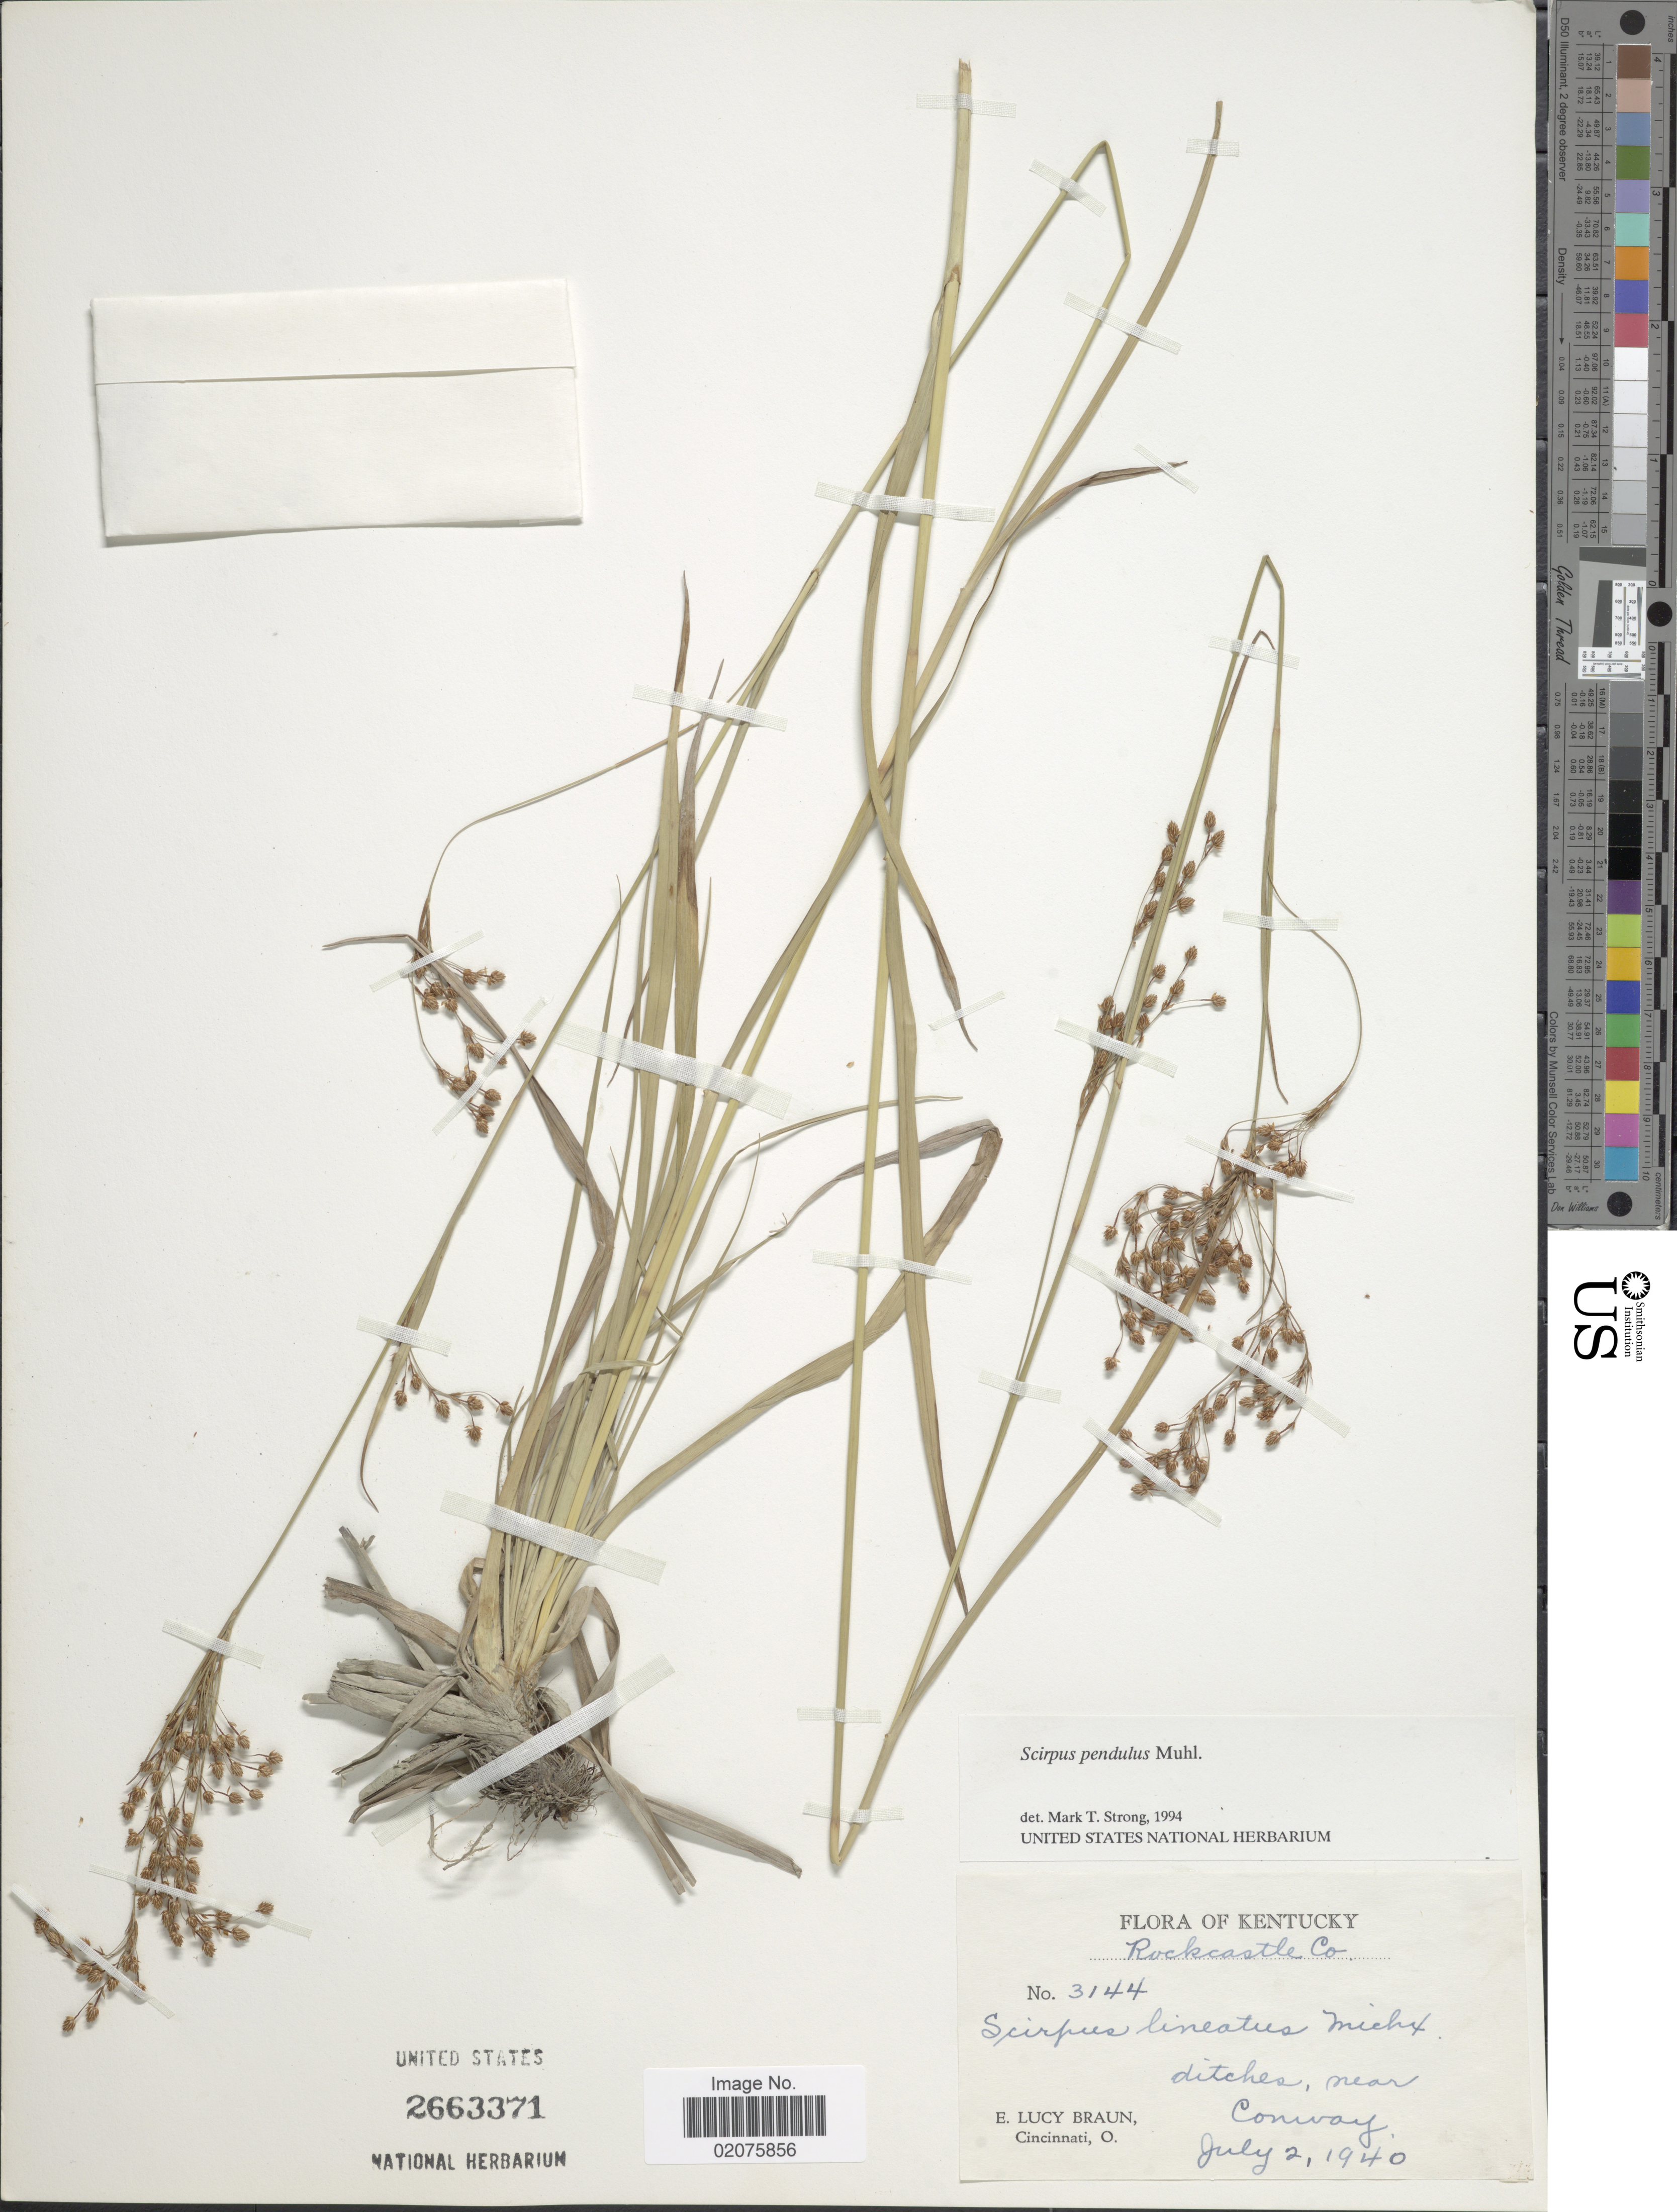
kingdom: Plantae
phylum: Tracheophyta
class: Liliopsida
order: Poales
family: Cyperaceae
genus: Scirpus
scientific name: Scirpus pendulus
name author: Muhl.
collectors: E. L. Braun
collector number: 3144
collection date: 1940-07-02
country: United States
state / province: Kentucky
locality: Rockcastle Co. ditches, near Conway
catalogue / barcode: US 2663371